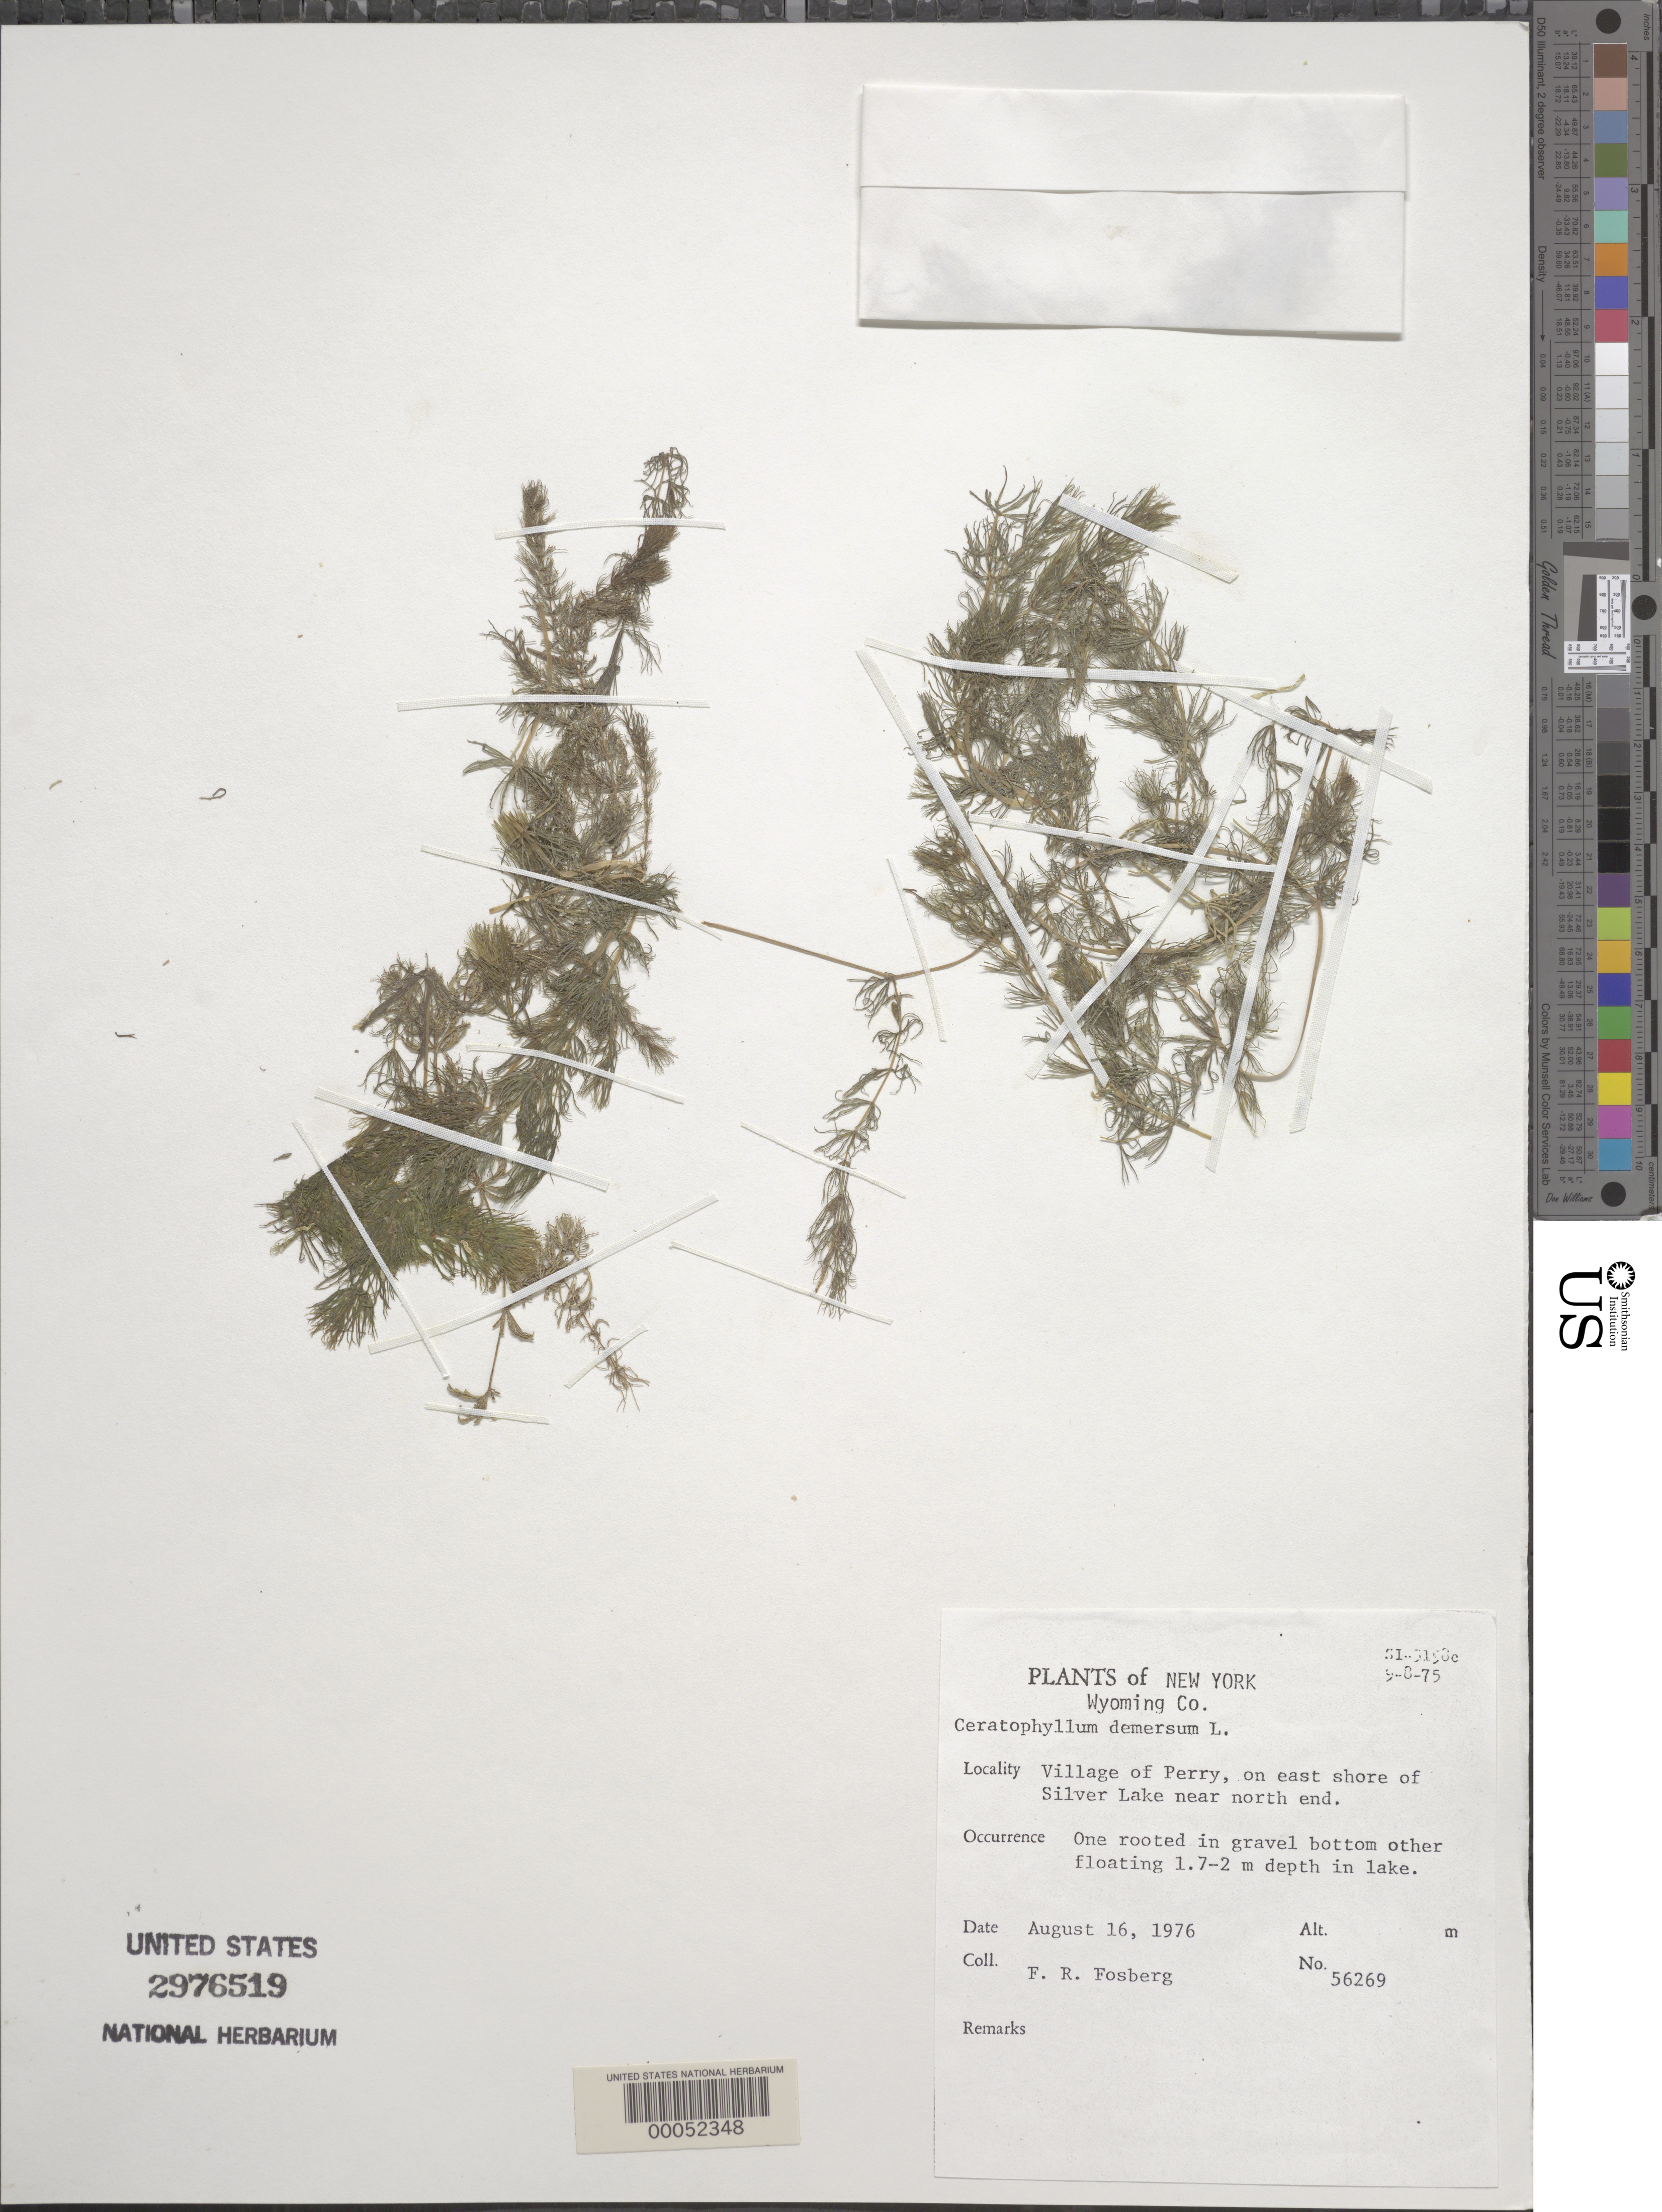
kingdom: Plantae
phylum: Tracheophyta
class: Magnoliopsida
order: Ceratophyllales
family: Ceratophyllaceae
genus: Ceratophyllum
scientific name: Ceratophyllum demersum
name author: L.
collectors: F. R. Fosberg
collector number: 56269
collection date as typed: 16 Aug 1976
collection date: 1976-08-16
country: United States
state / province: New York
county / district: Wyoming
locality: Perry village, on east shorem mouth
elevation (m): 1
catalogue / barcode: US 2976519